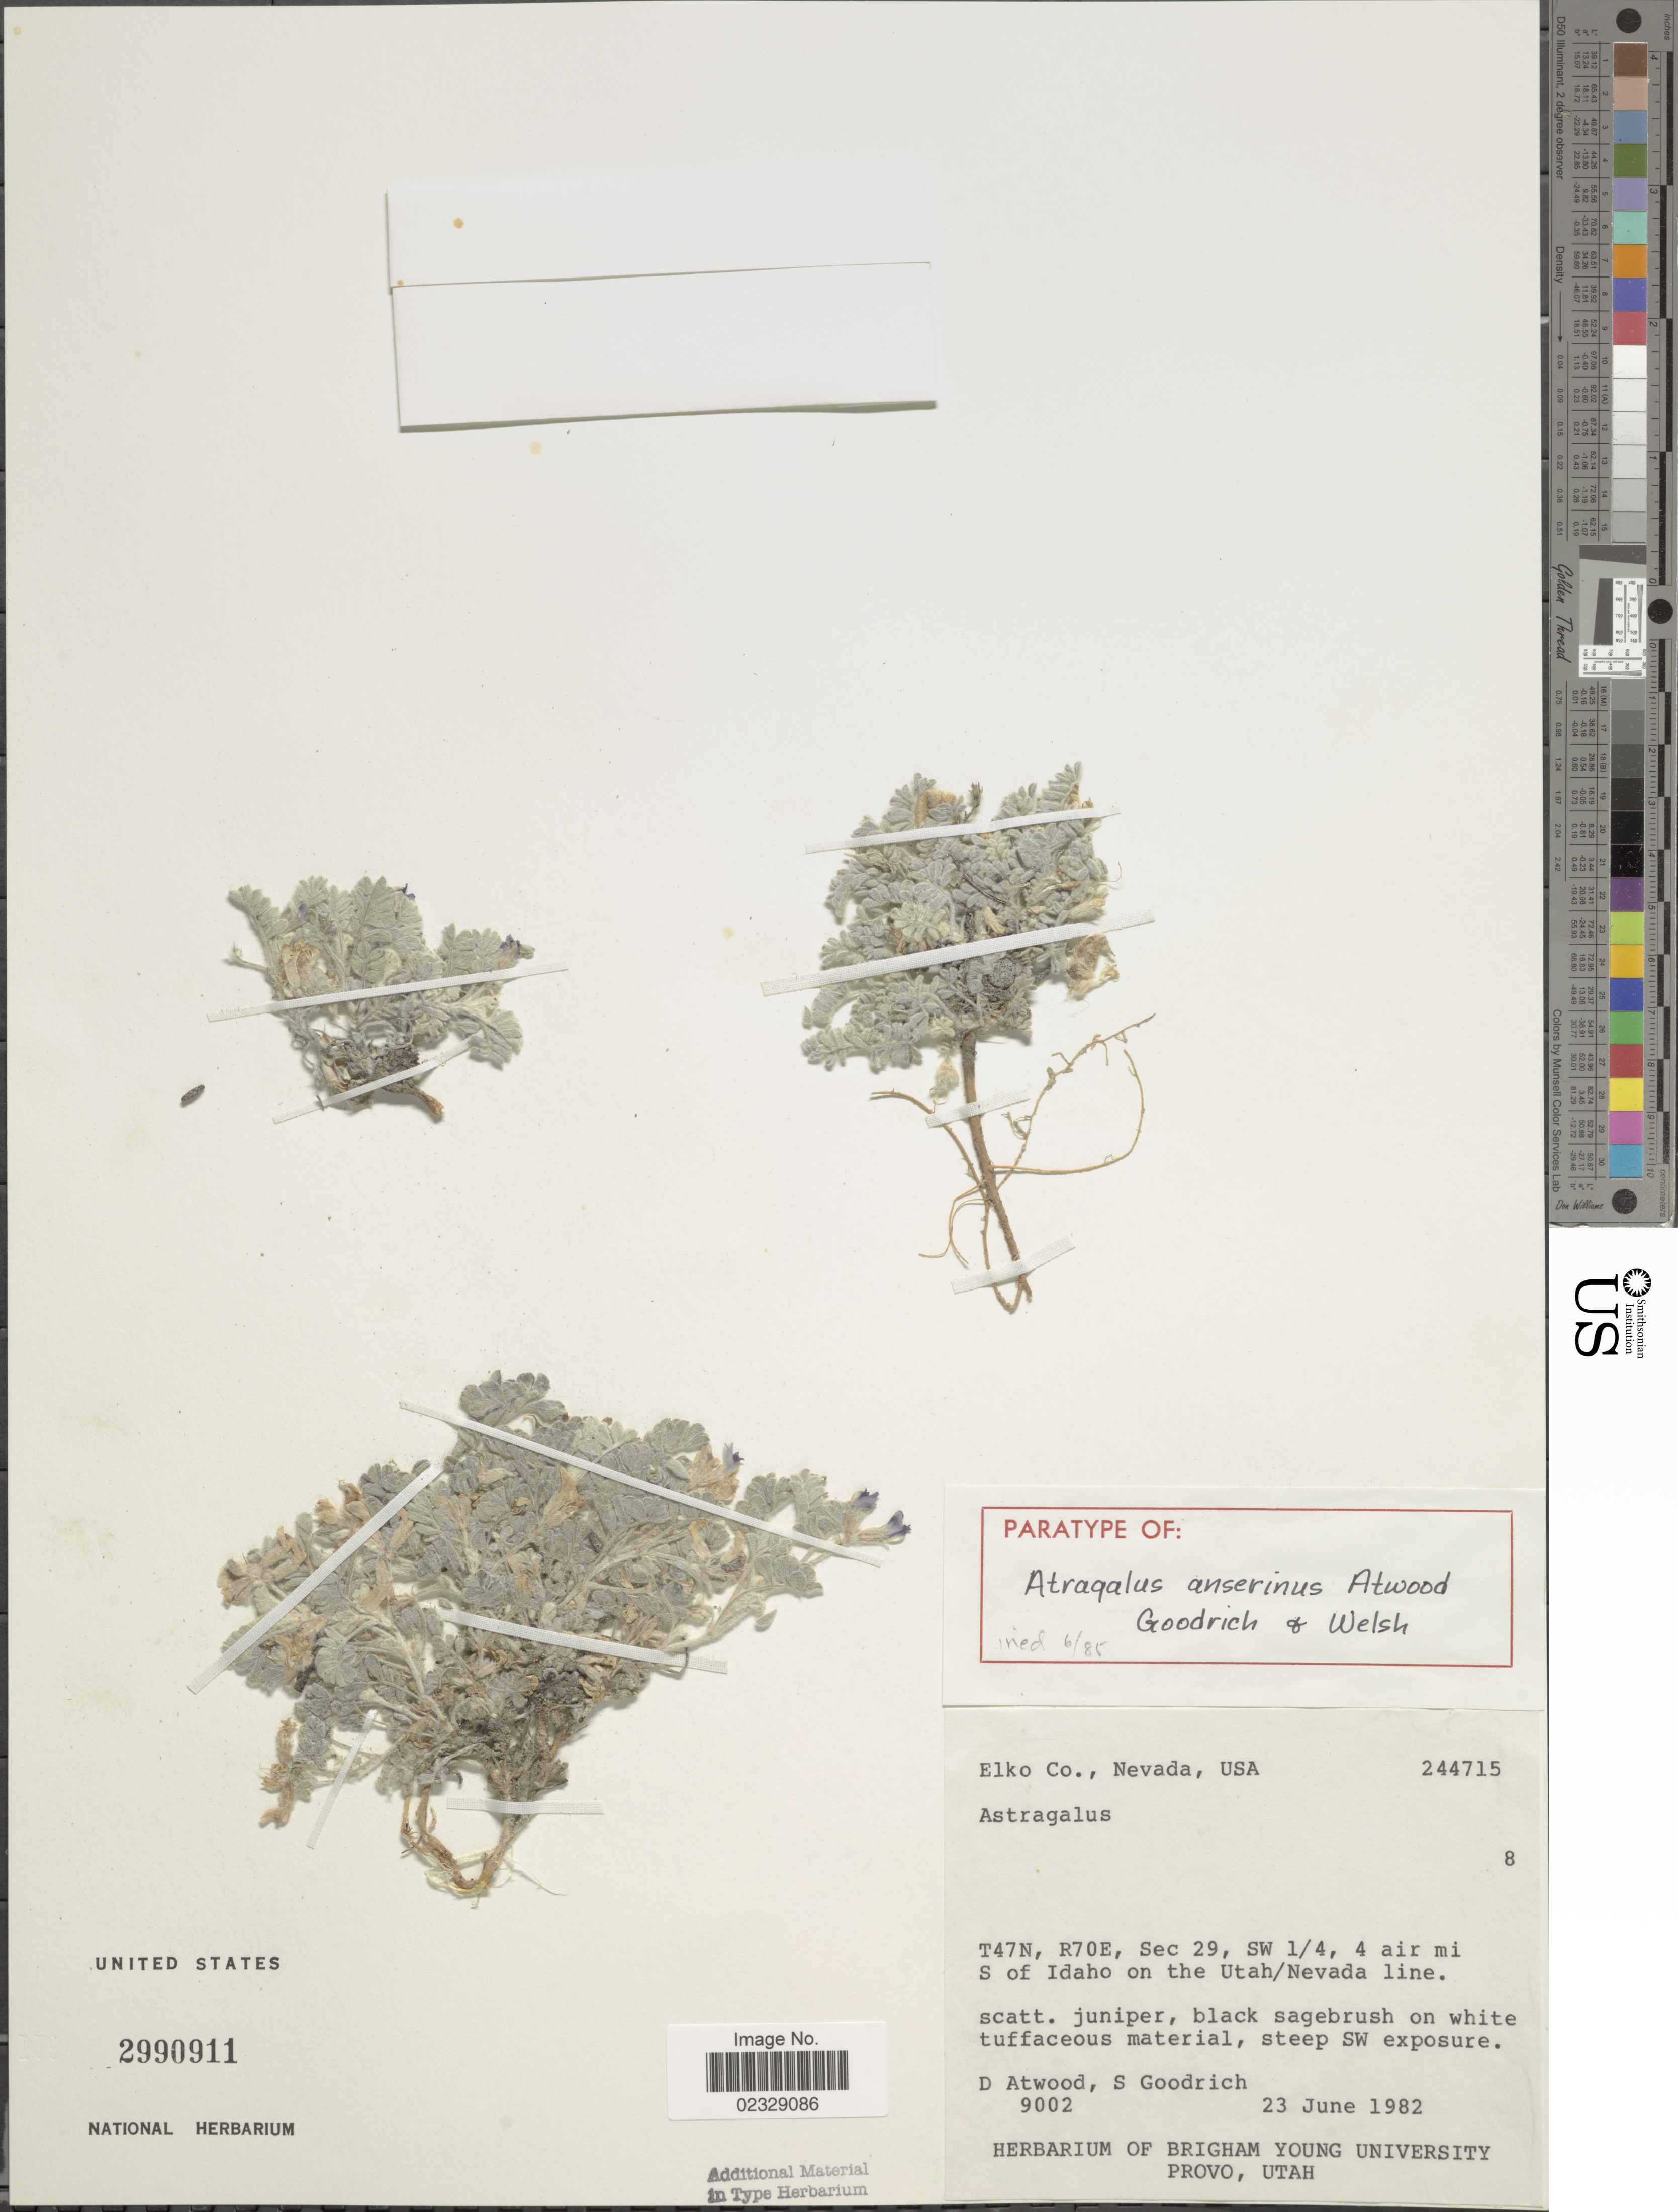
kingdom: Plantae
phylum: Tracheophyta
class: Magnoliopsida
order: Fabales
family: Fabaceae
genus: Astragalus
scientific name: Astragalus anseriensis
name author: N.D. Atwood et al.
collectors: D. Atwood & S. Goodrich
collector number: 9002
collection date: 1982-06-23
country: United States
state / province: Nevada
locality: Elko Co., T47N, R70E, Sec 29, SW 1/4, 4 air mi S of Idaho on the Utah/Nevada line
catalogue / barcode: US 2990911